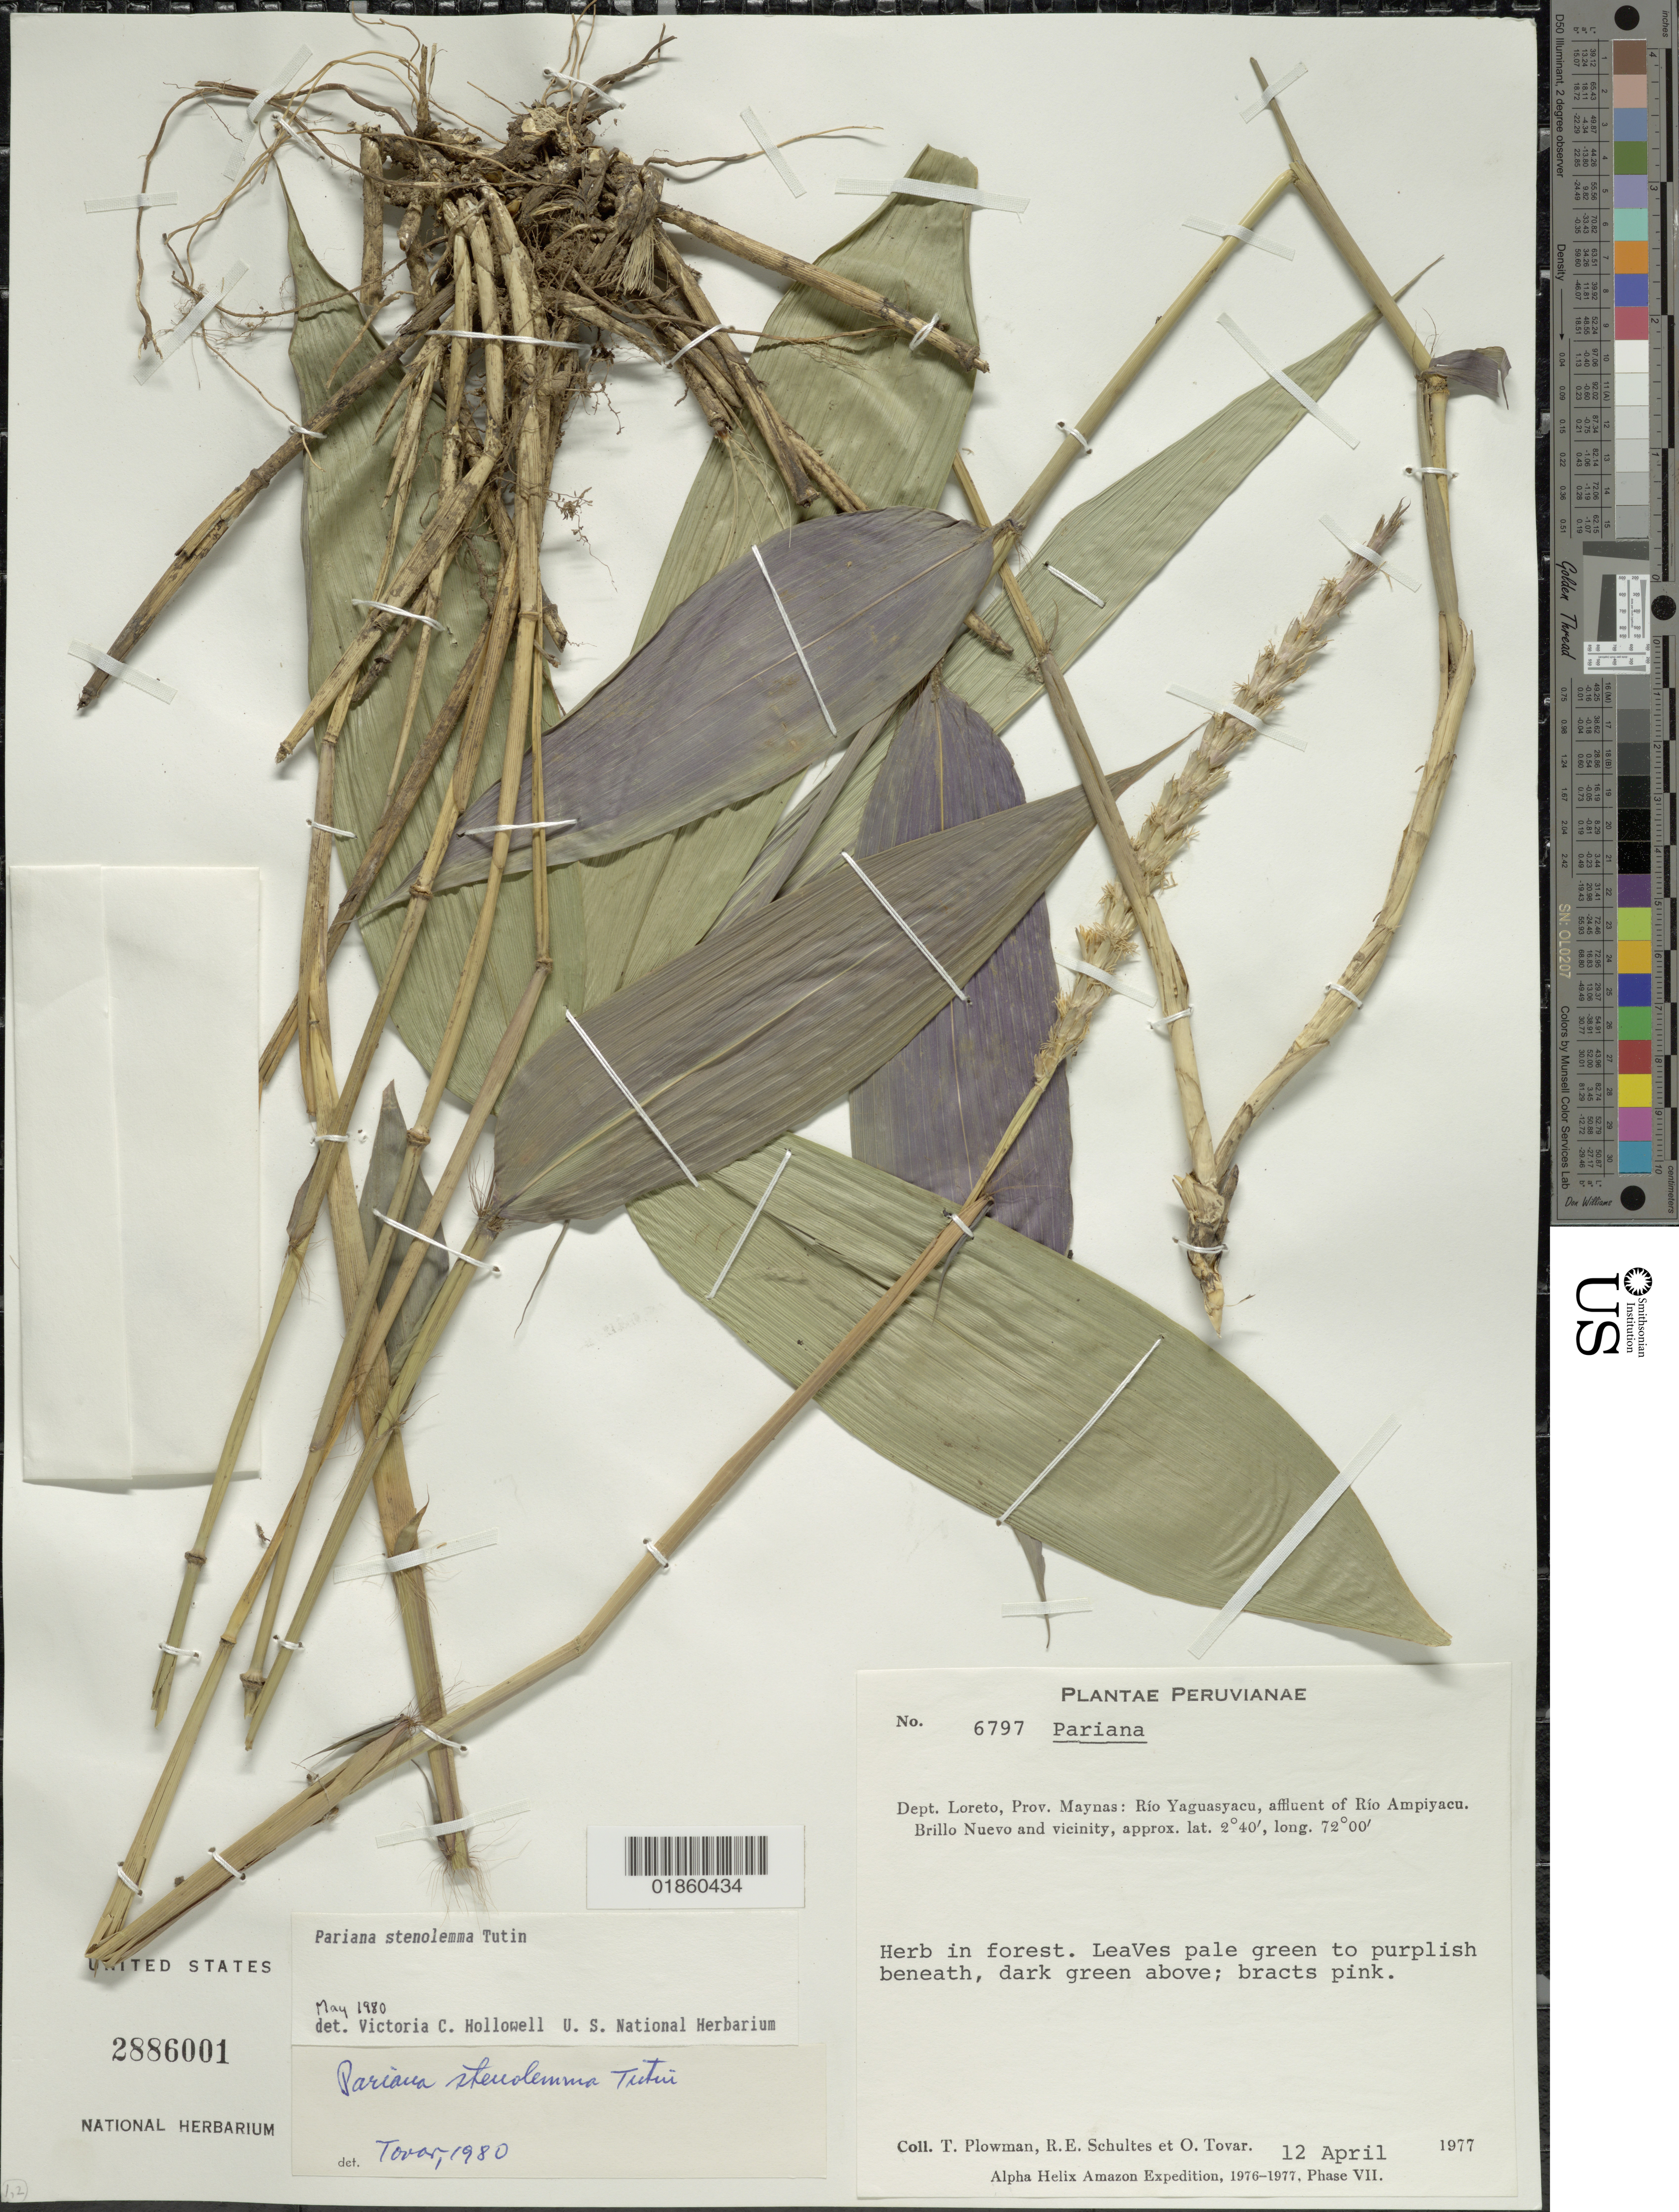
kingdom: Plantae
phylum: Tracheophyta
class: Liliopsida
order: Poales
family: Poaceae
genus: Pariana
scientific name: Pariana stenolemma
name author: Tutin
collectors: T. Plowman, R. E. Schultes & O. Tovar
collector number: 6797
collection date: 1977-04-12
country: Peru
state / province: Loreto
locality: Prov. Maynas: Rio Yaguasyacu, affluent of Rio Ampiyacu. Brillo Nuevo and vicinity.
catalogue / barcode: US 2886001